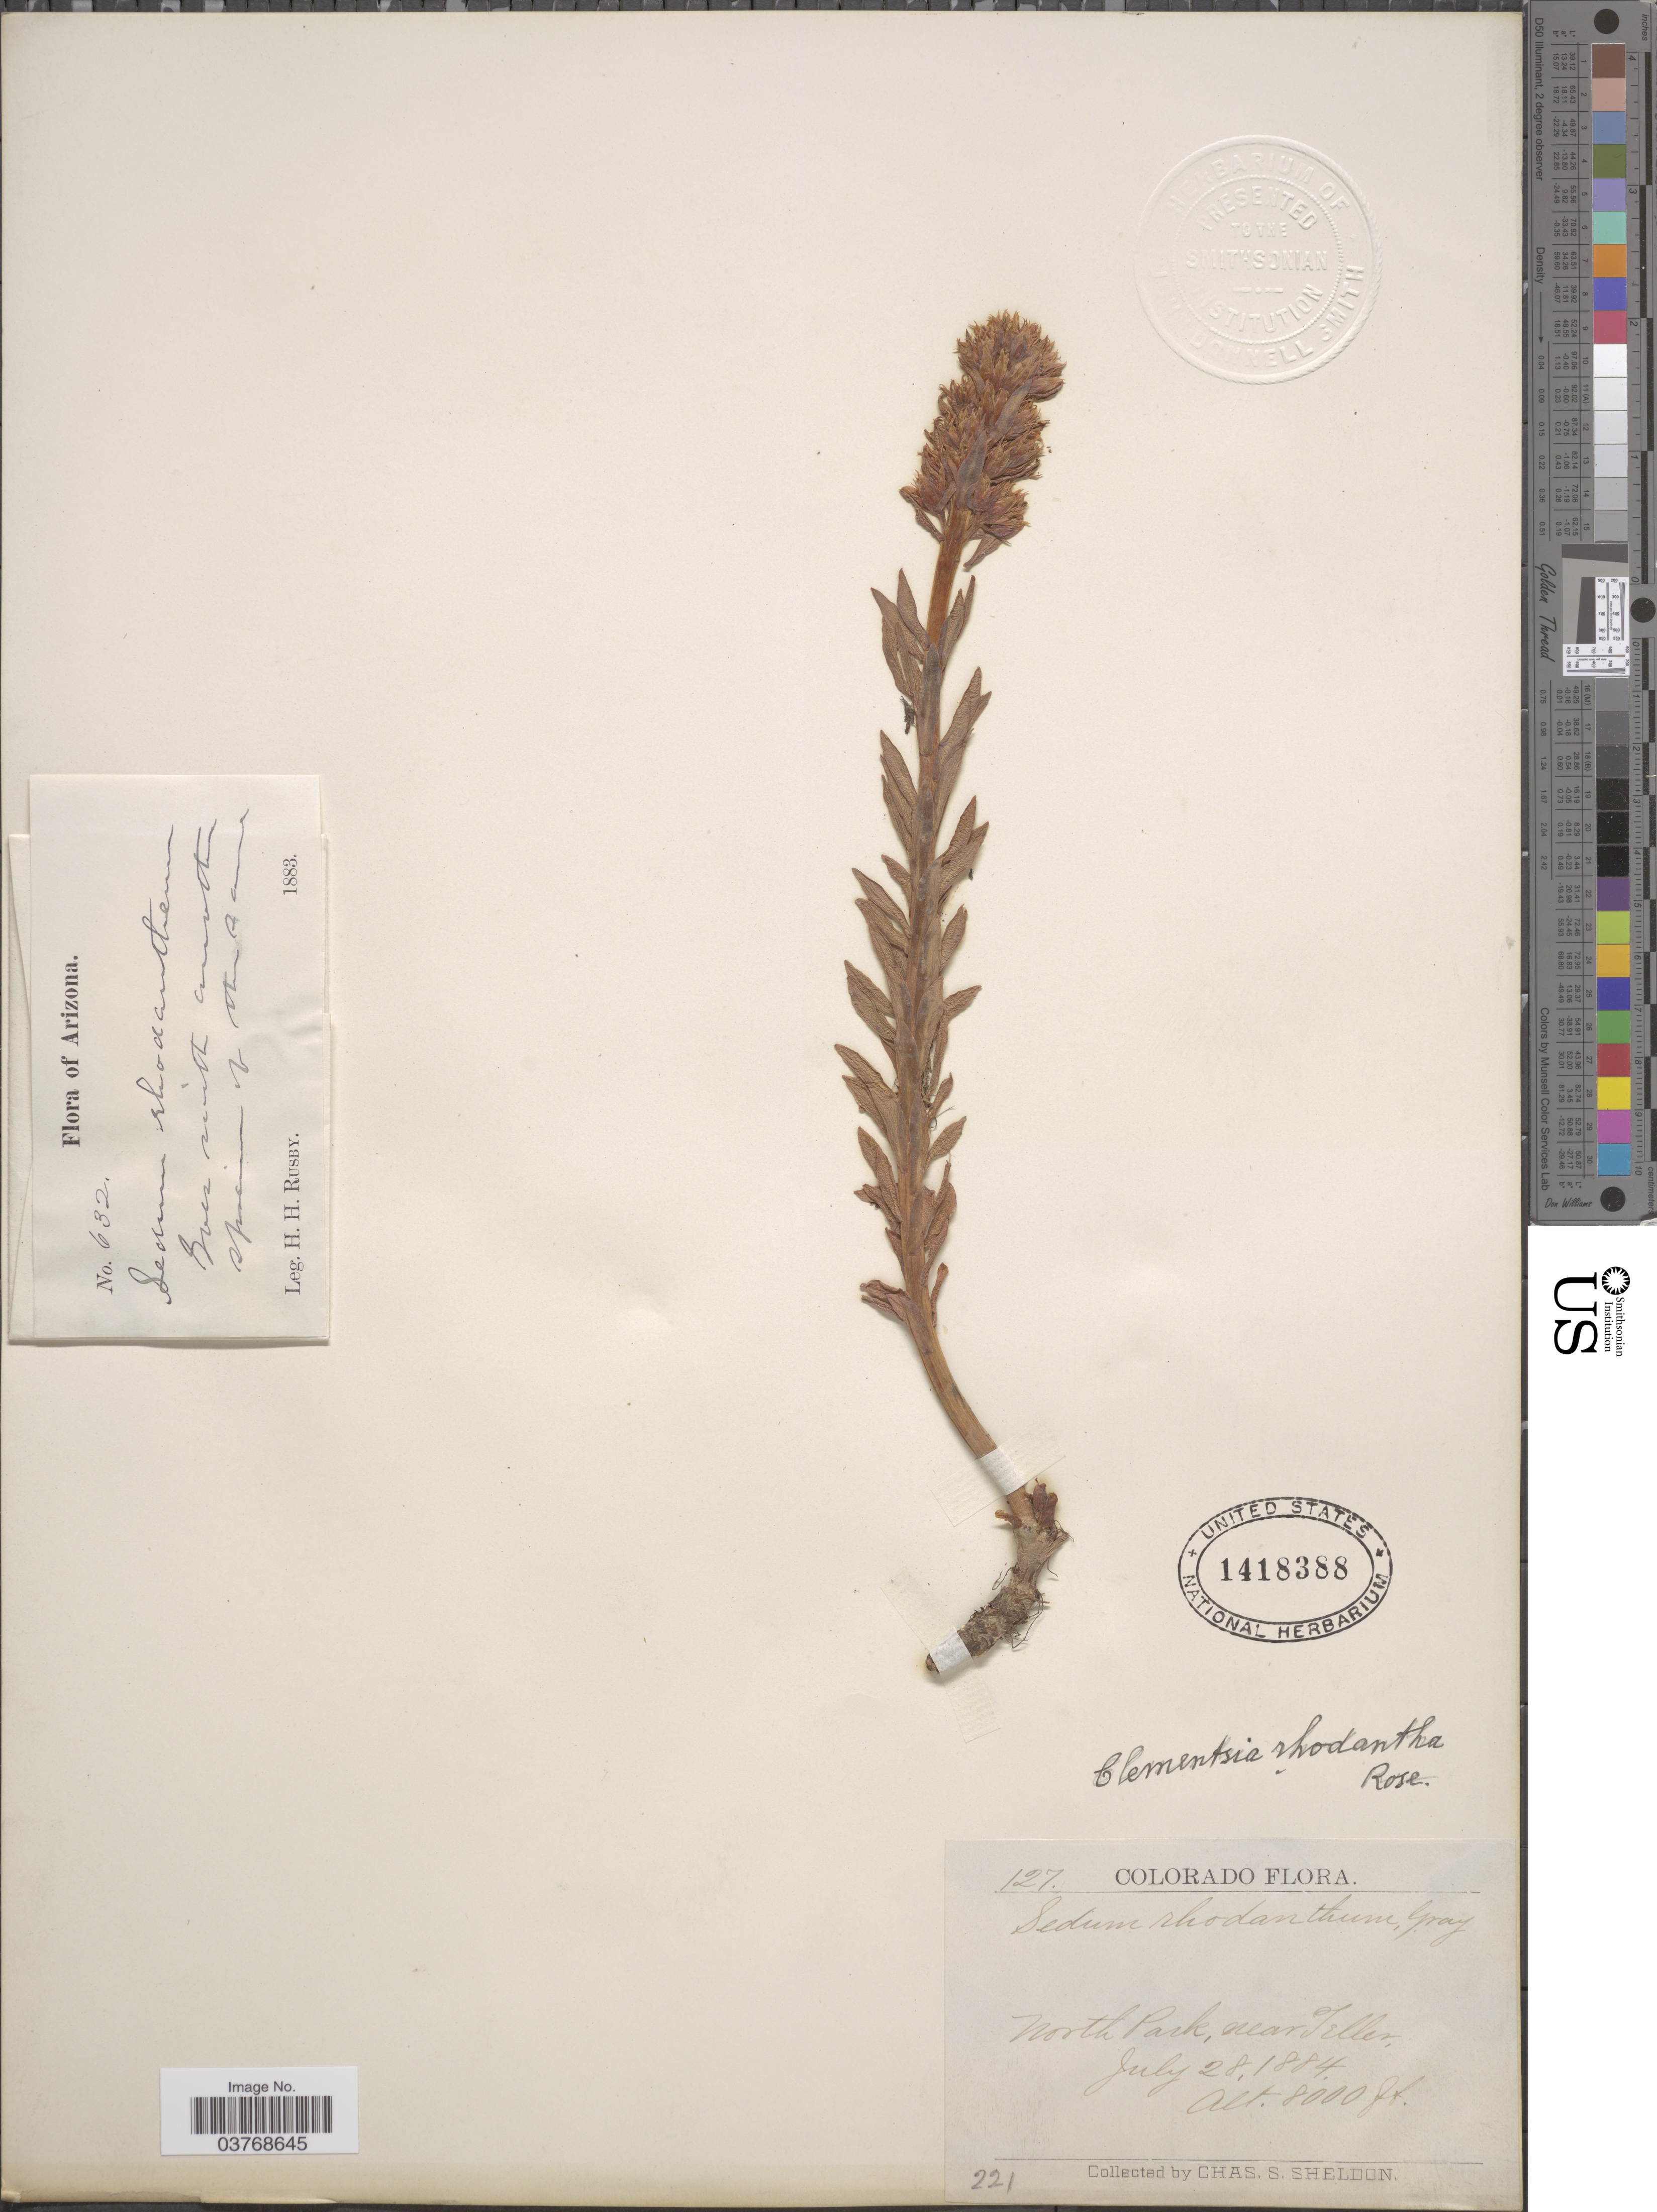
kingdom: Plantae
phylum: Tracheophyta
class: Magnoliopsida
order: Saxifragales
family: Crassulaceae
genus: Rhodiola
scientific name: Rhodiola rhodantha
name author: (A. Gray) H. Jacobsen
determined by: Strong, Mark T., (BOT), Smithsonian Institution - National Museum of Natural History (UNITED STATES)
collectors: C. S. Sheldon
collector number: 127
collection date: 1884-07-28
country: United States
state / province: Colorado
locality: North Park, near Teller.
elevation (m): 2438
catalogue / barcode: US 1418388